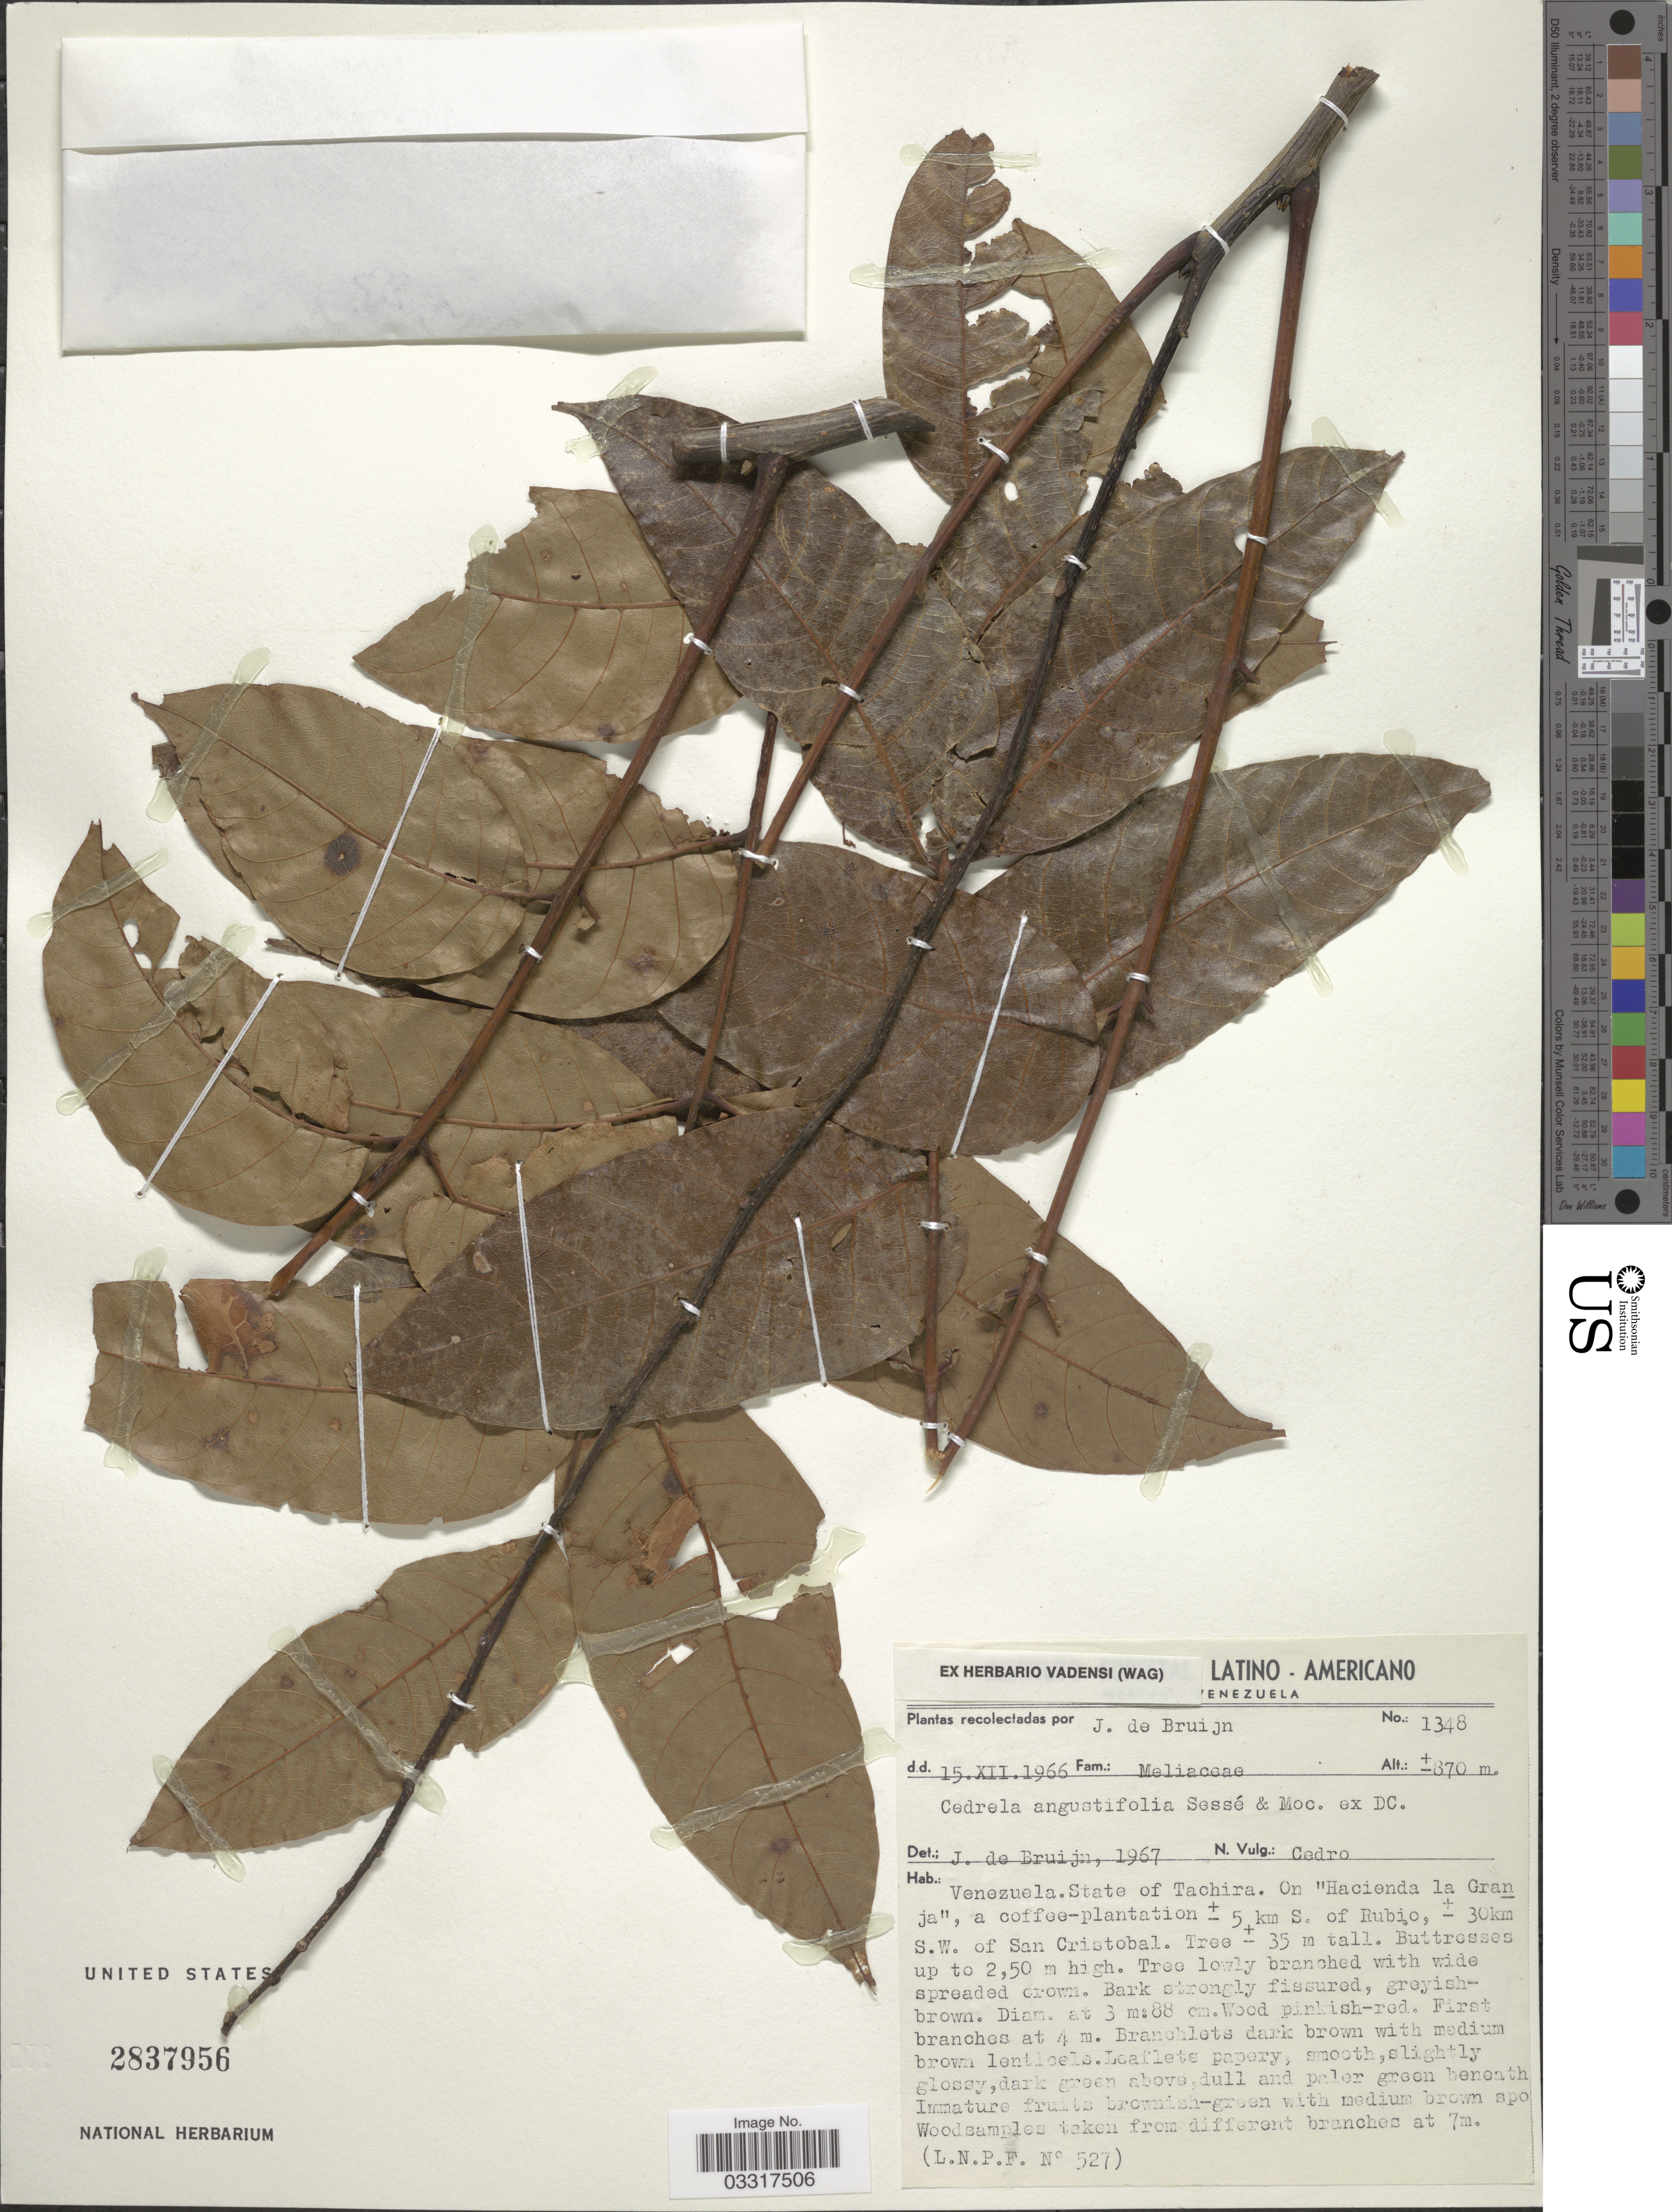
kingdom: Plantae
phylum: Tracheophyta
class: Magnoliopsida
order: Sapindales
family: Meliaceae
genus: Cedrela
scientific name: Cedrela odorata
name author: L.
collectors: J. Bruijn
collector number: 1348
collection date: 1966-12-15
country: Venezuela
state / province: Tachira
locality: On 'hacienda La Granja' a coffee-plantation ±5 km S. of Rubio, ±30 km S.W. of San Cristobal.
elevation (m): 870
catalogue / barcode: US 2837956